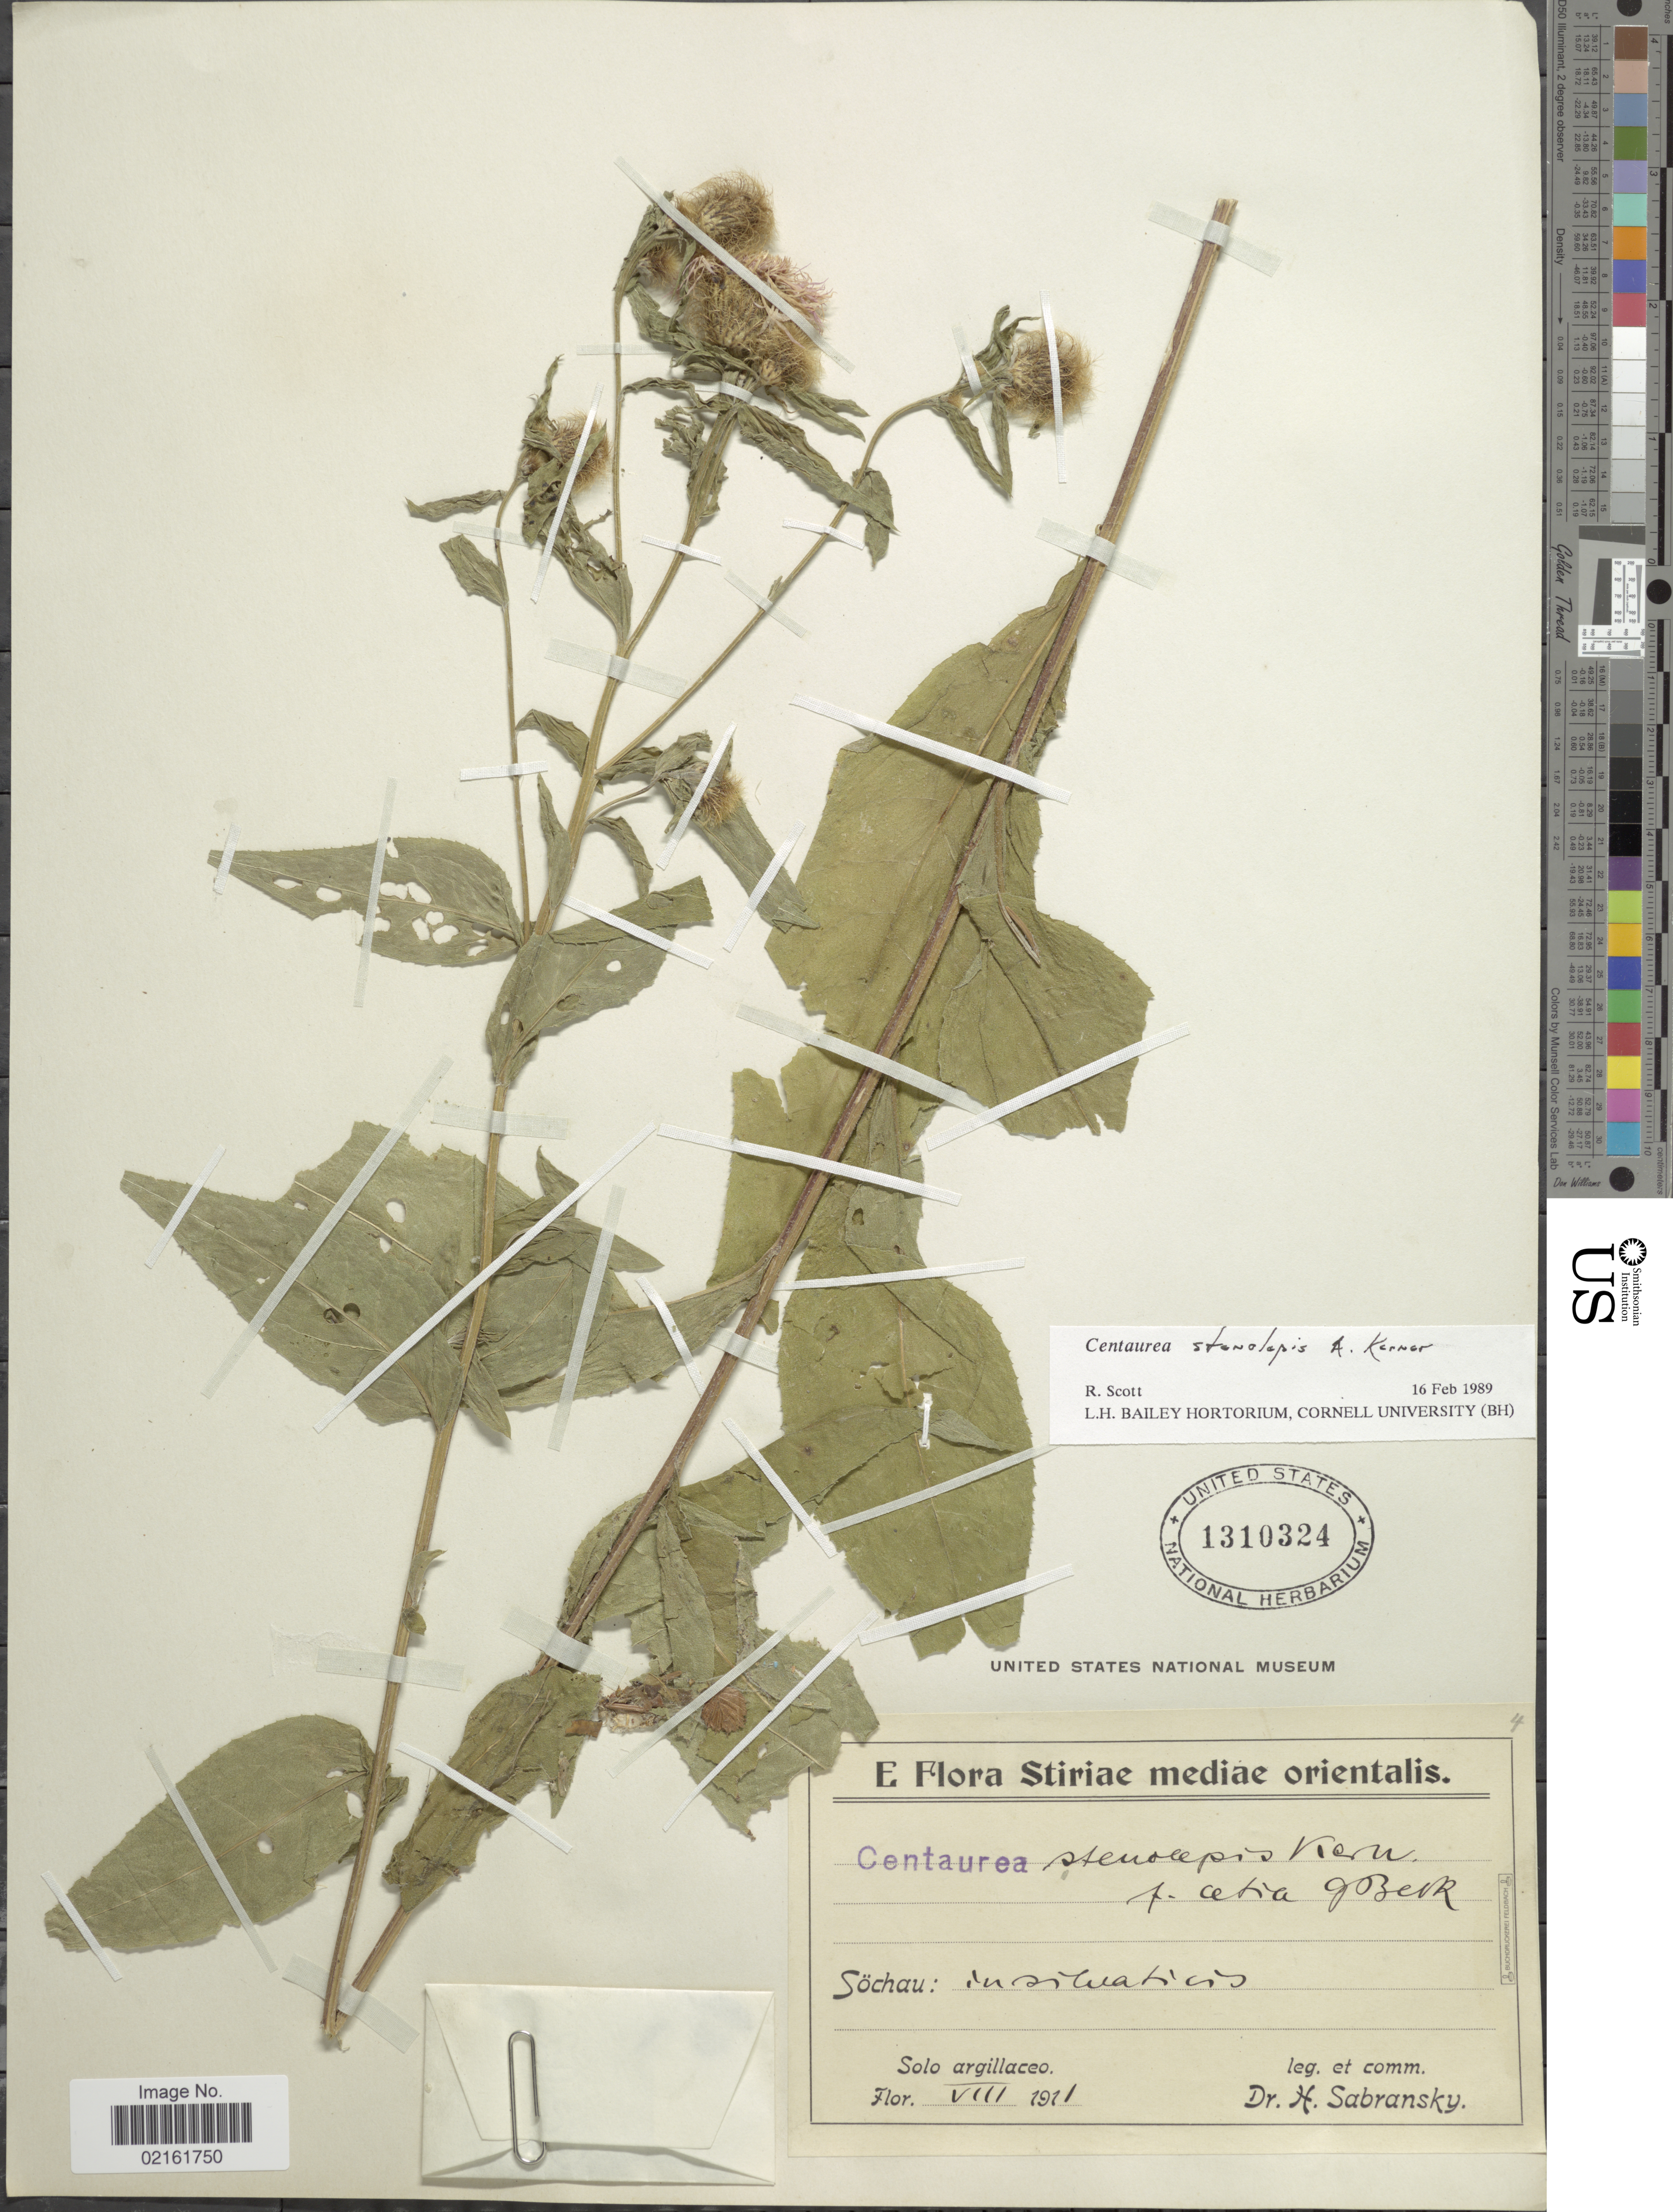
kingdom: Plantae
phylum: Tracheophyta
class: Magnoliopsida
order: Asterales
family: Asteraceae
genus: Centaurea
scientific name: Centaurea stenolepis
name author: A. Kern.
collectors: H. Sabransky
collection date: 1911-08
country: Austria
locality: Stiriae mediae orientalis. Söchau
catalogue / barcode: US 1310324